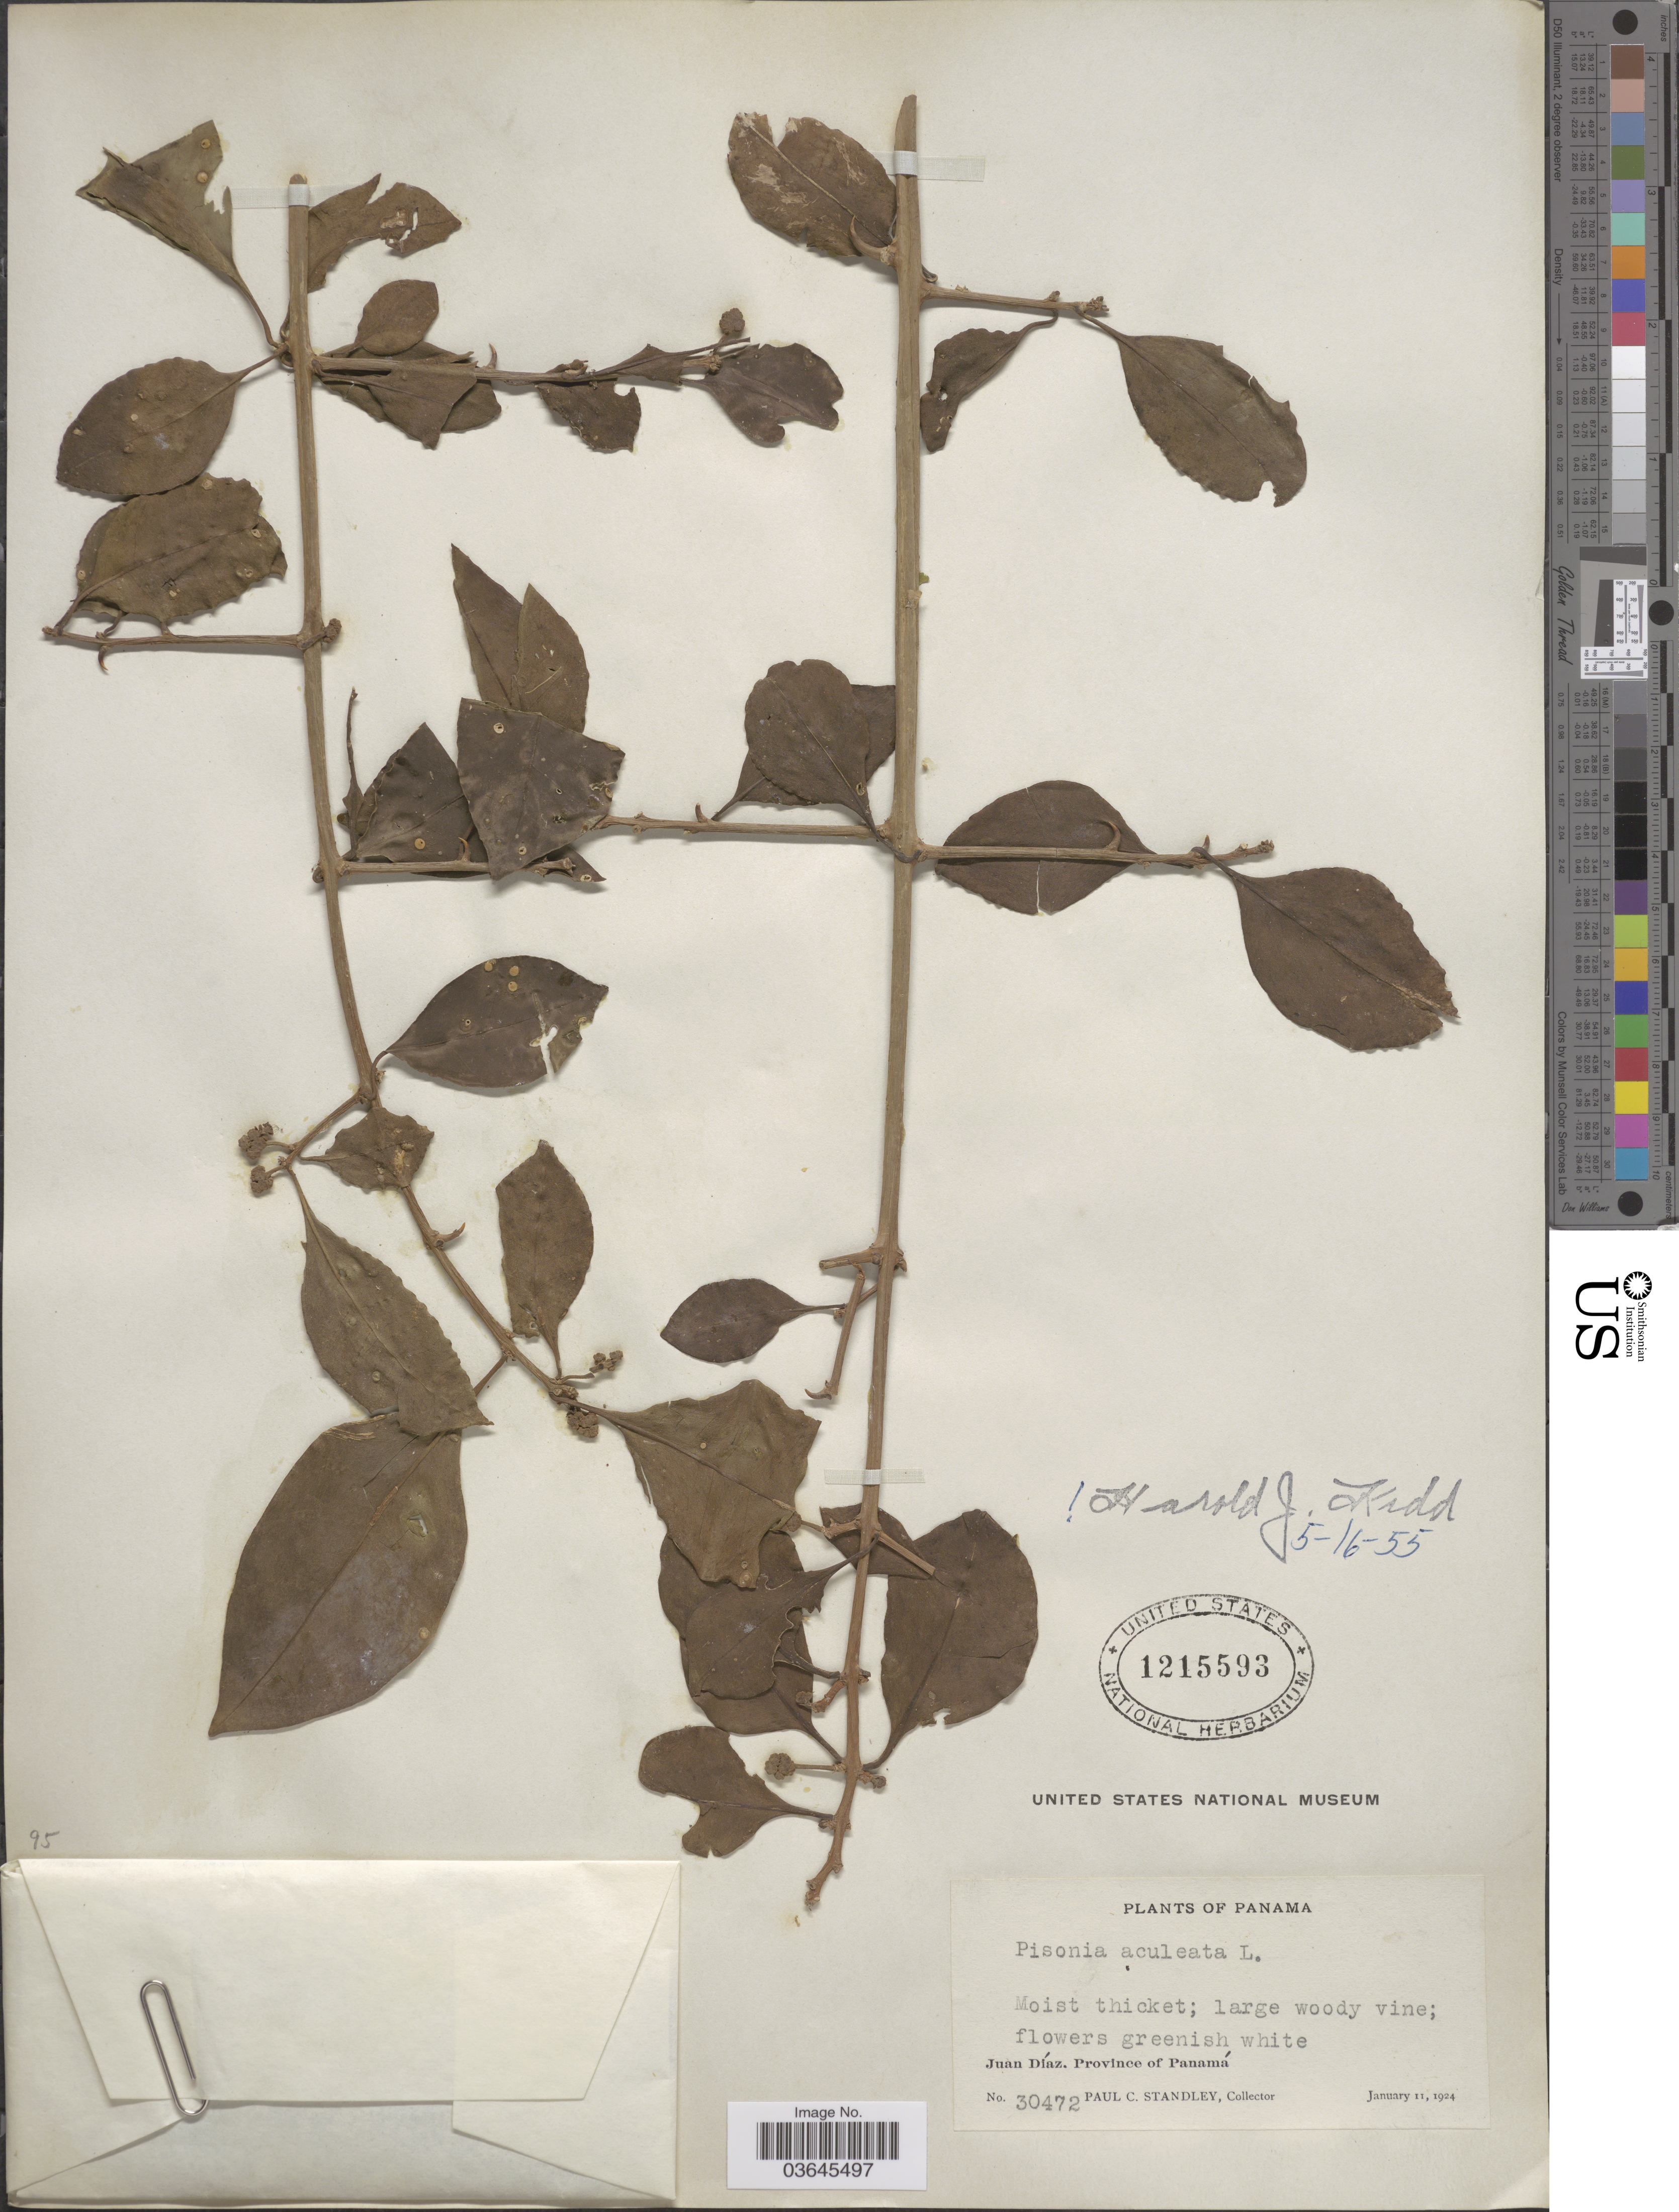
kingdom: Plantae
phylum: Tracheophyta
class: Magnoliopsida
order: Caryophyllales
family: Nyctaginaceae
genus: Pisonia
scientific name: Pisonia aculeata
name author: L.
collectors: P. C. Standley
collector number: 30472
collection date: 1924-01-11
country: Panama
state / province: Panamá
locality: Juan Díaz.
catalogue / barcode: US 1215593